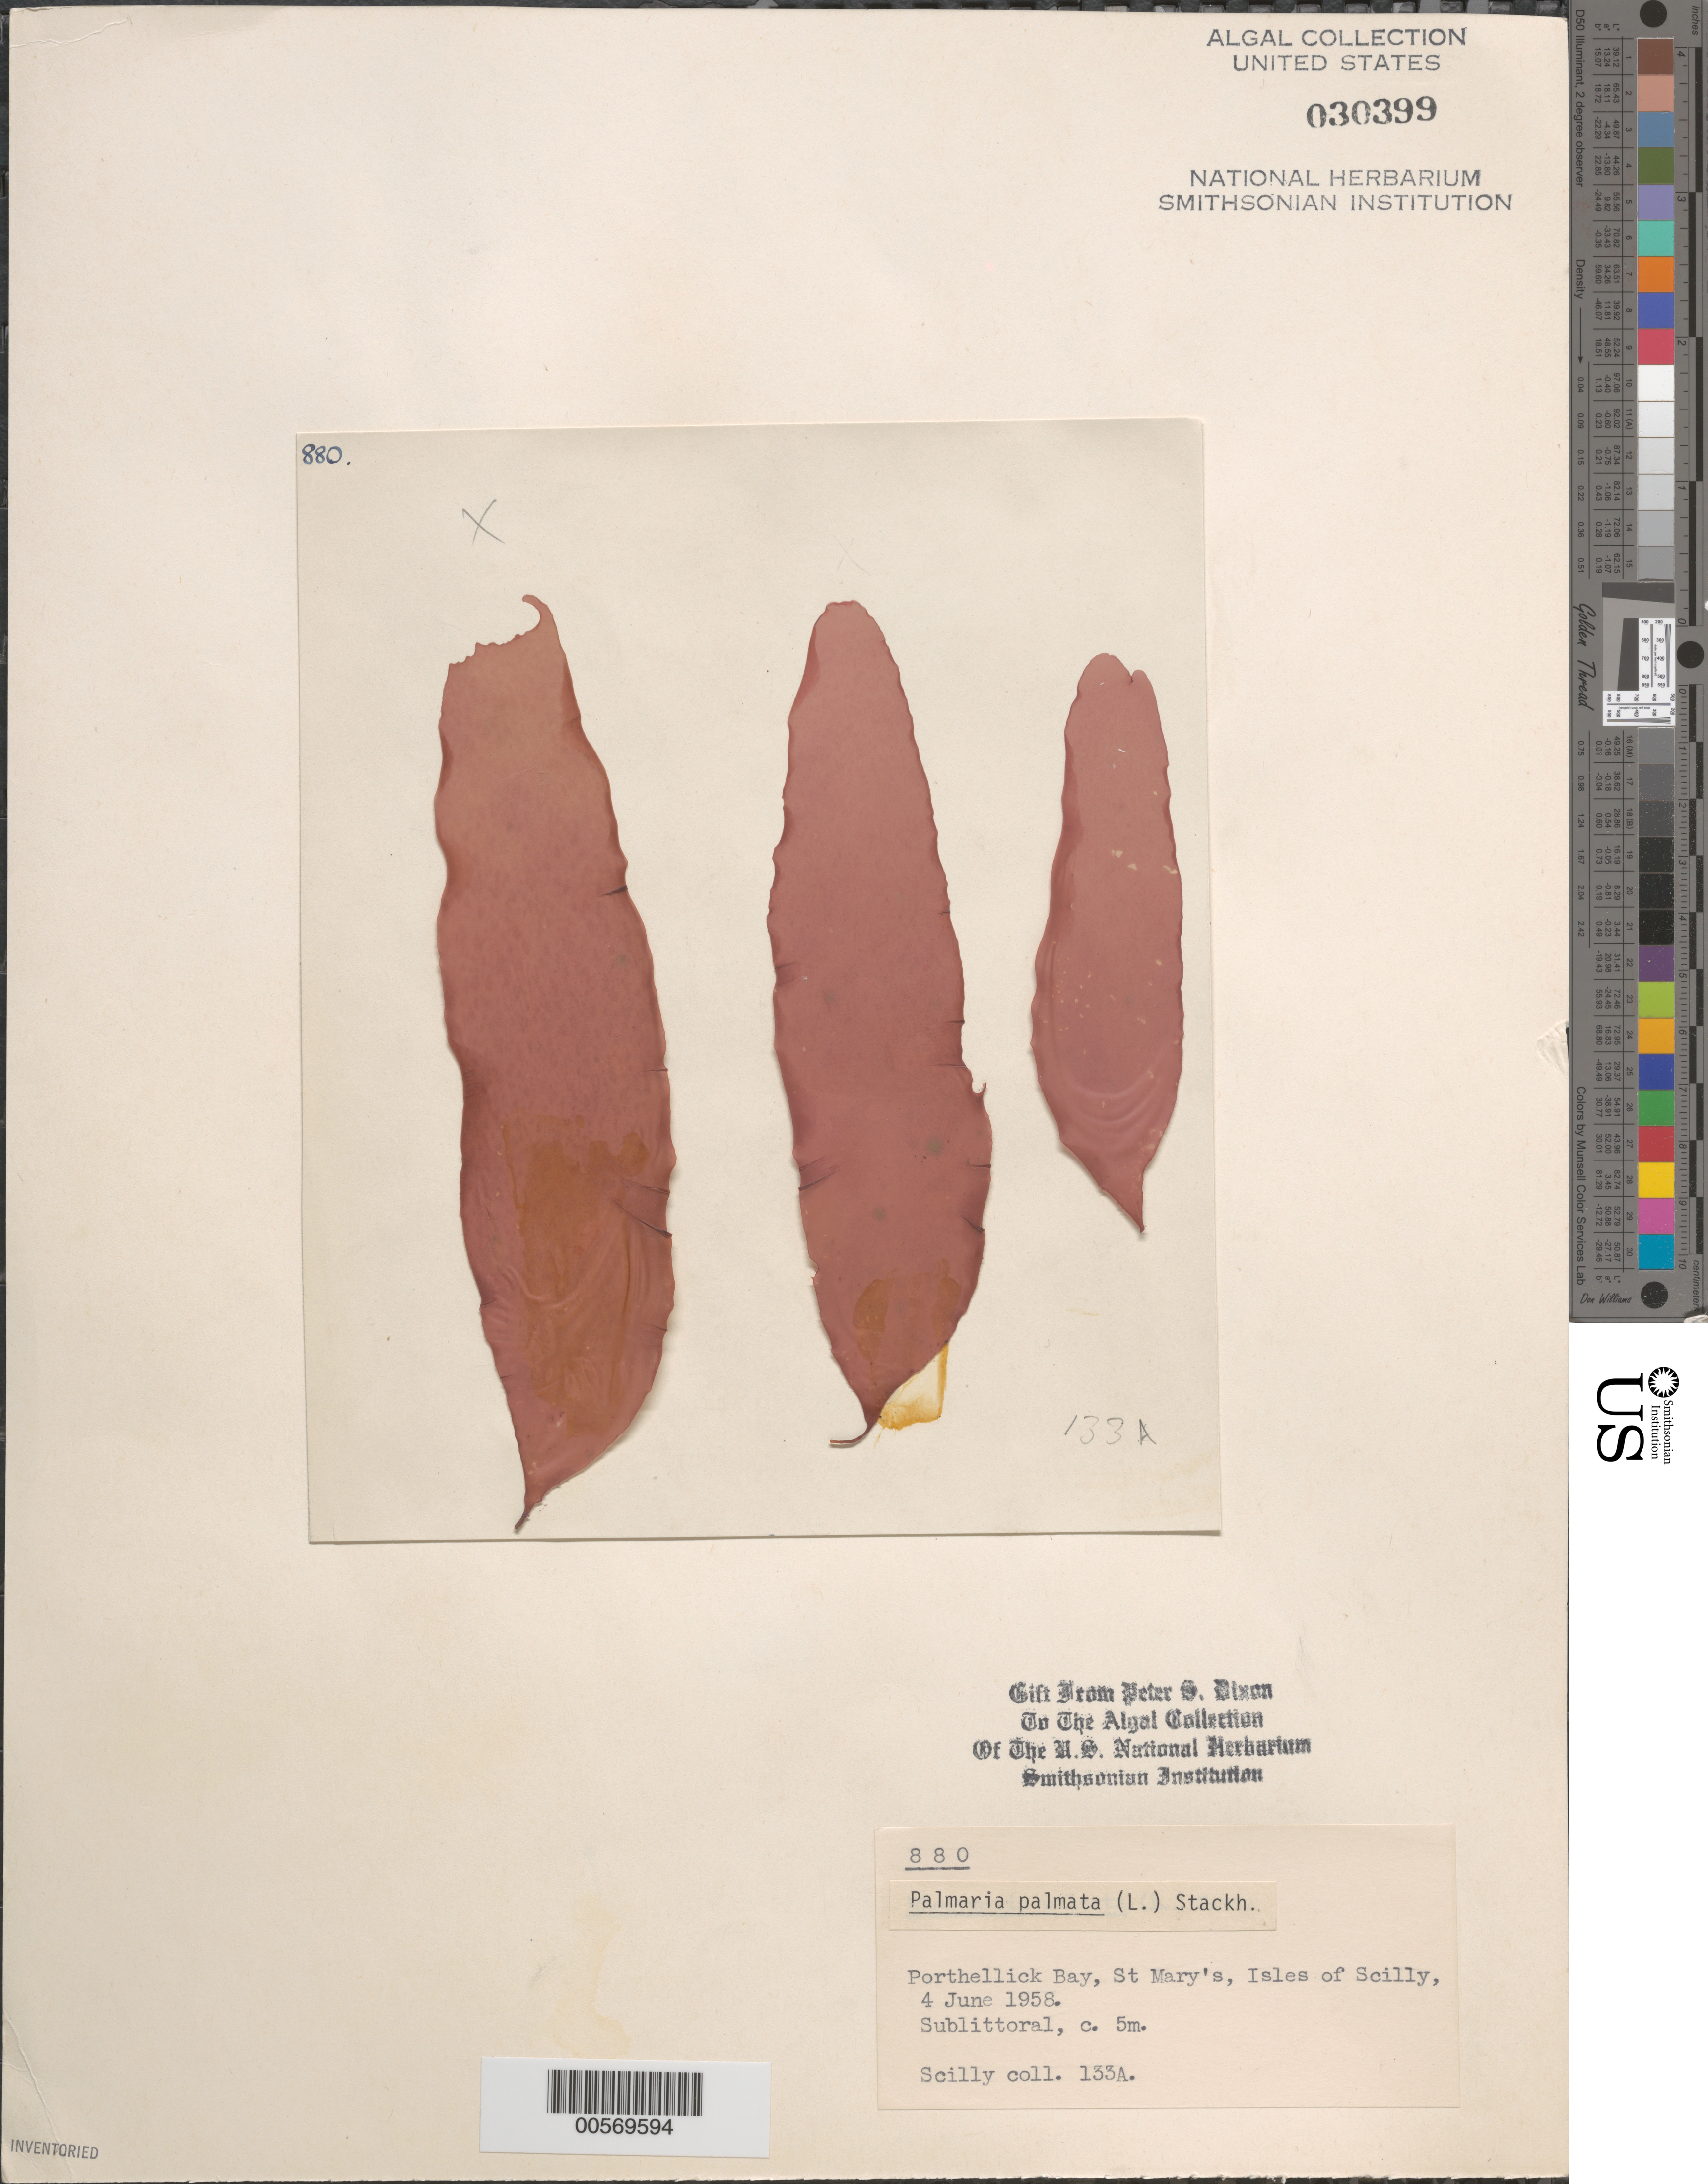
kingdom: Plantae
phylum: Rhodophyta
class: Florideophyceae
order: Palmariales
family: Palmariaceae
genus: Palmaria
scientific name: Palmaria palmata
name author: (L.) F. Weber & D. Mohr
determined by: Dixon, P. S.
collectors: P. S. Dixon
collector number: PSD 880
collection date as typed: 04 Jun 1958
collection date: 1958-06-04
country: United Kingdom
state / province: England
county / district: Council of the Isles of Scilly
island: St. Mary's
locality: Porth Hellick Bay (Porthellick Bay)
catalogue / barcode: US 30399